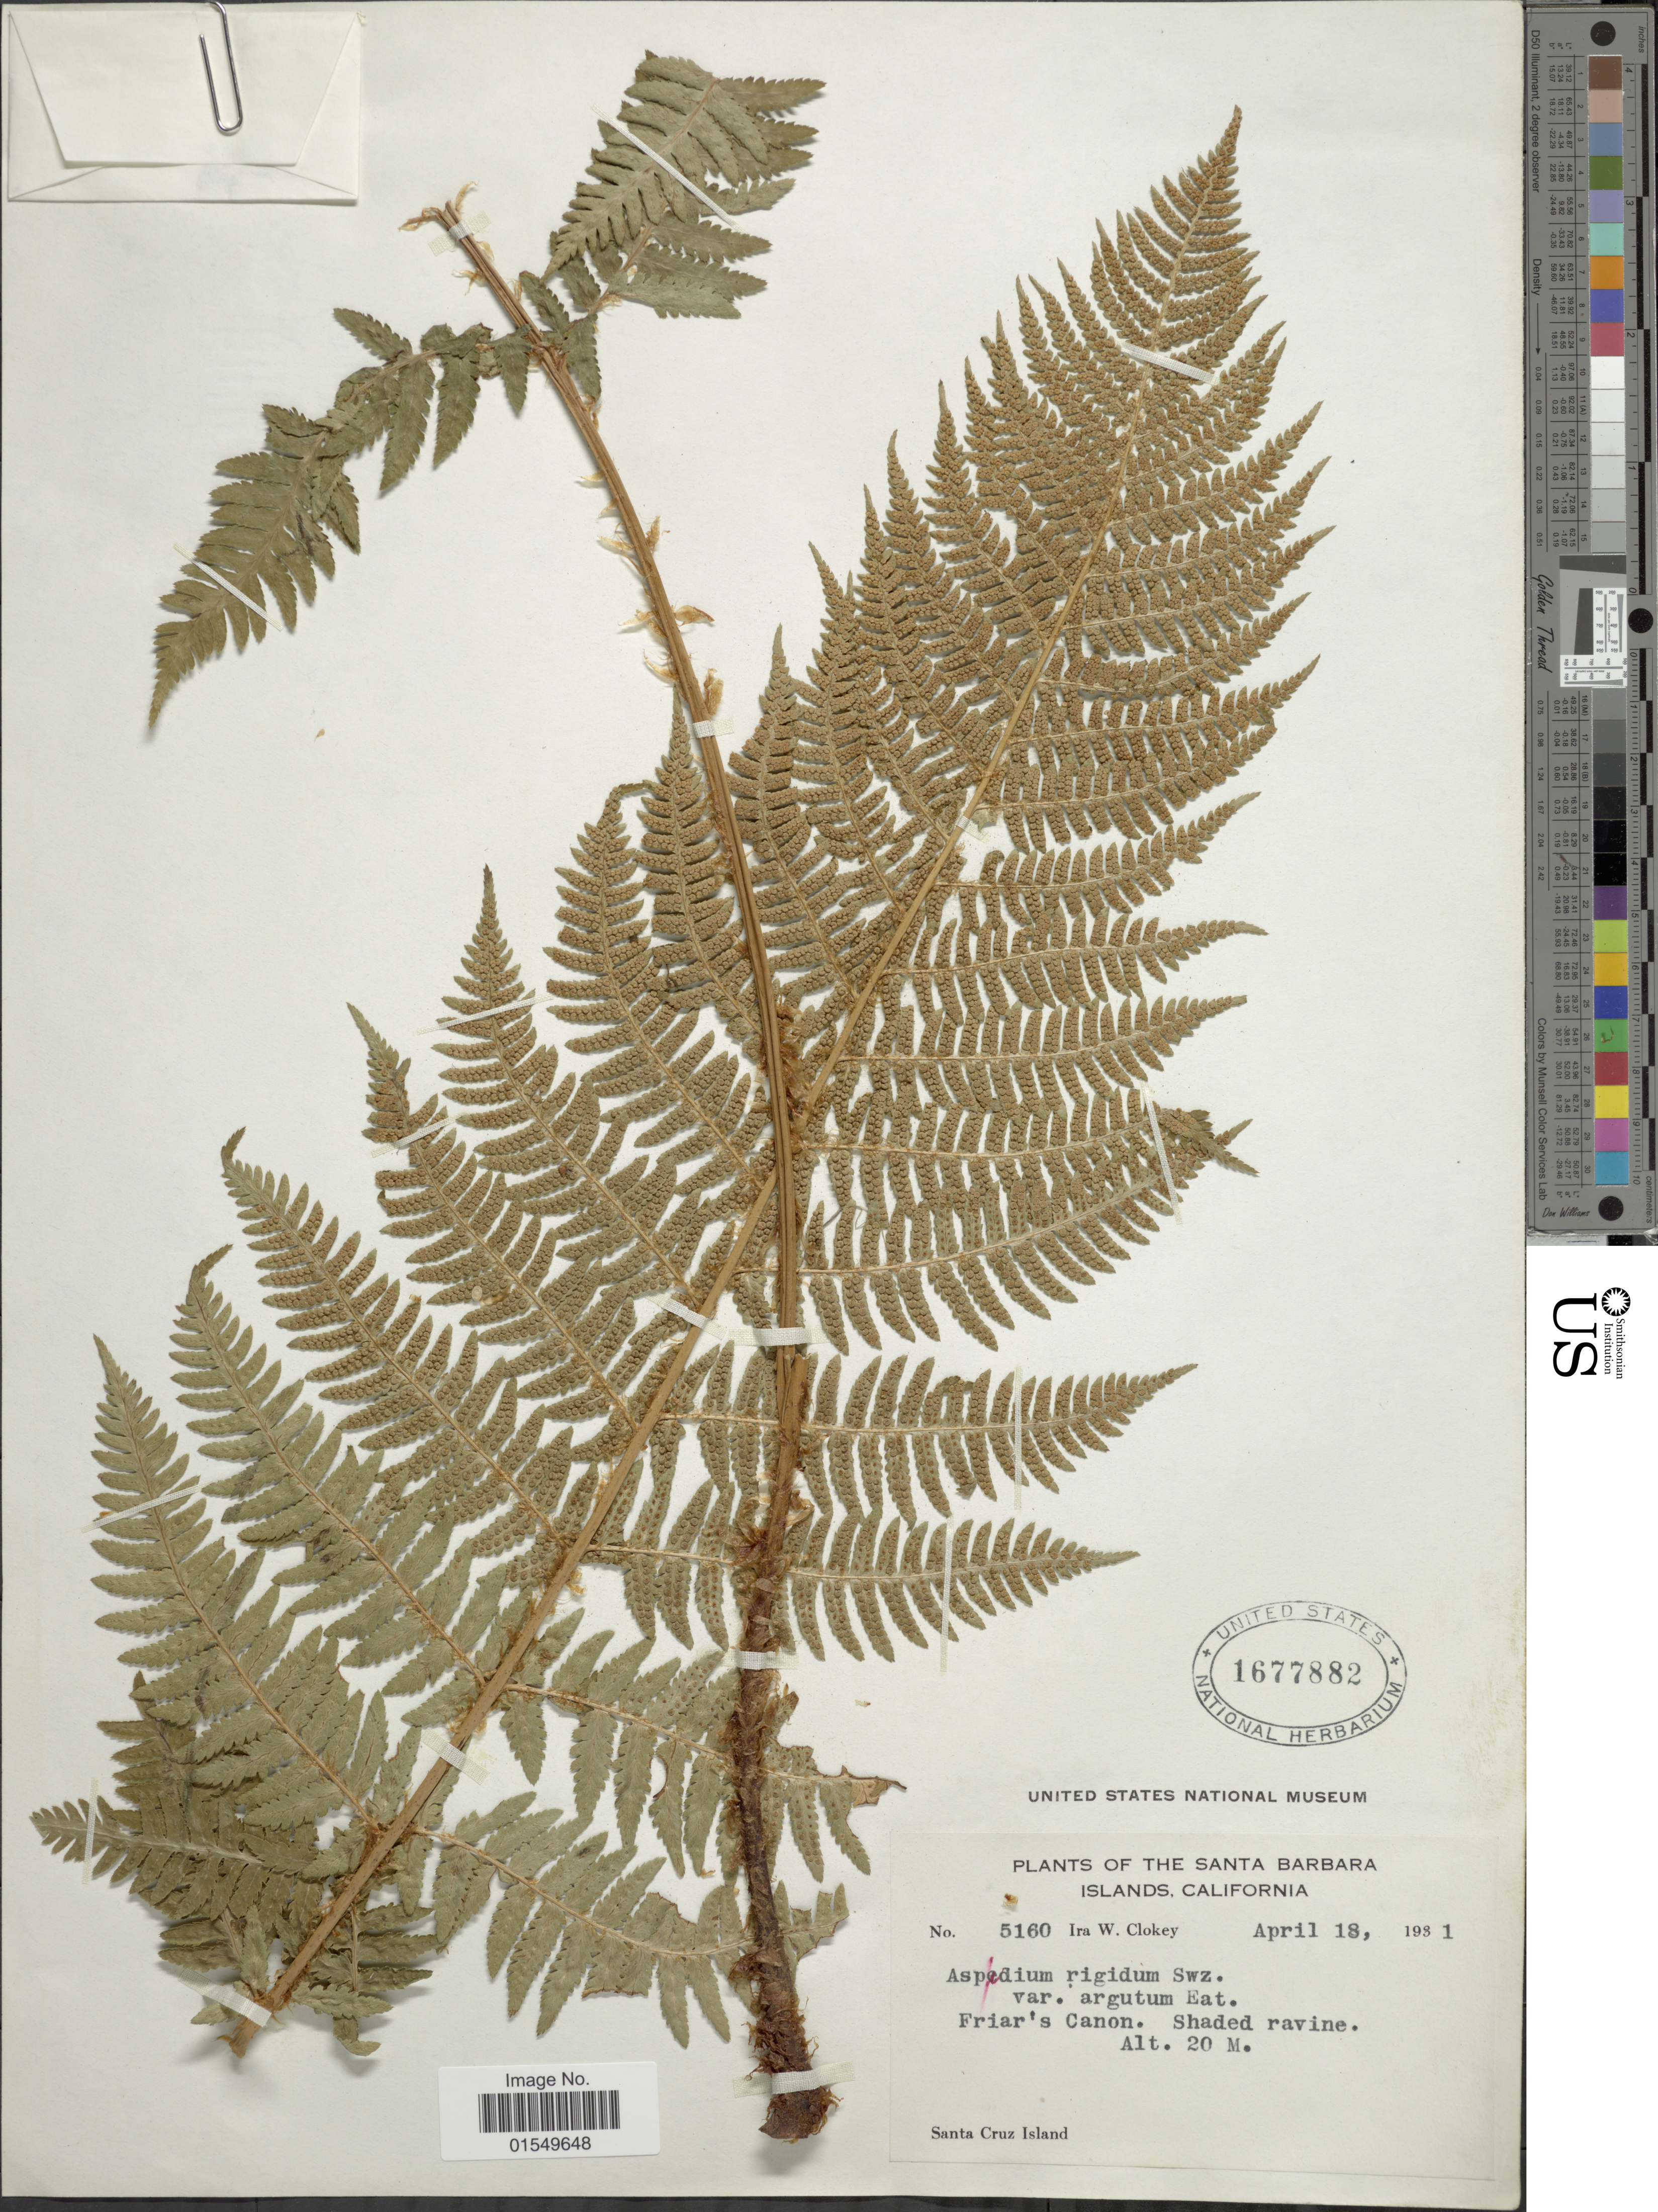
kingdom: Plantae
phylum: Tracheophyta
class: Polypodiopsida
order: Polypodiales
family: Dryopteridaceae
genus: Dryopteris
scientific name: Dryopteris arguta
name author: (Kaulf.) Maxon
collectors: I. W. Clokey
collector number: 5160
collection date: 1931-04-18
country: United States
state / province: California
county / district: Santa Barbara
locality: Santa Barbara Islands, Friar's Canon, Santa Cruz Island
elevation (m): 20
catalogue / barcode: US 1677882